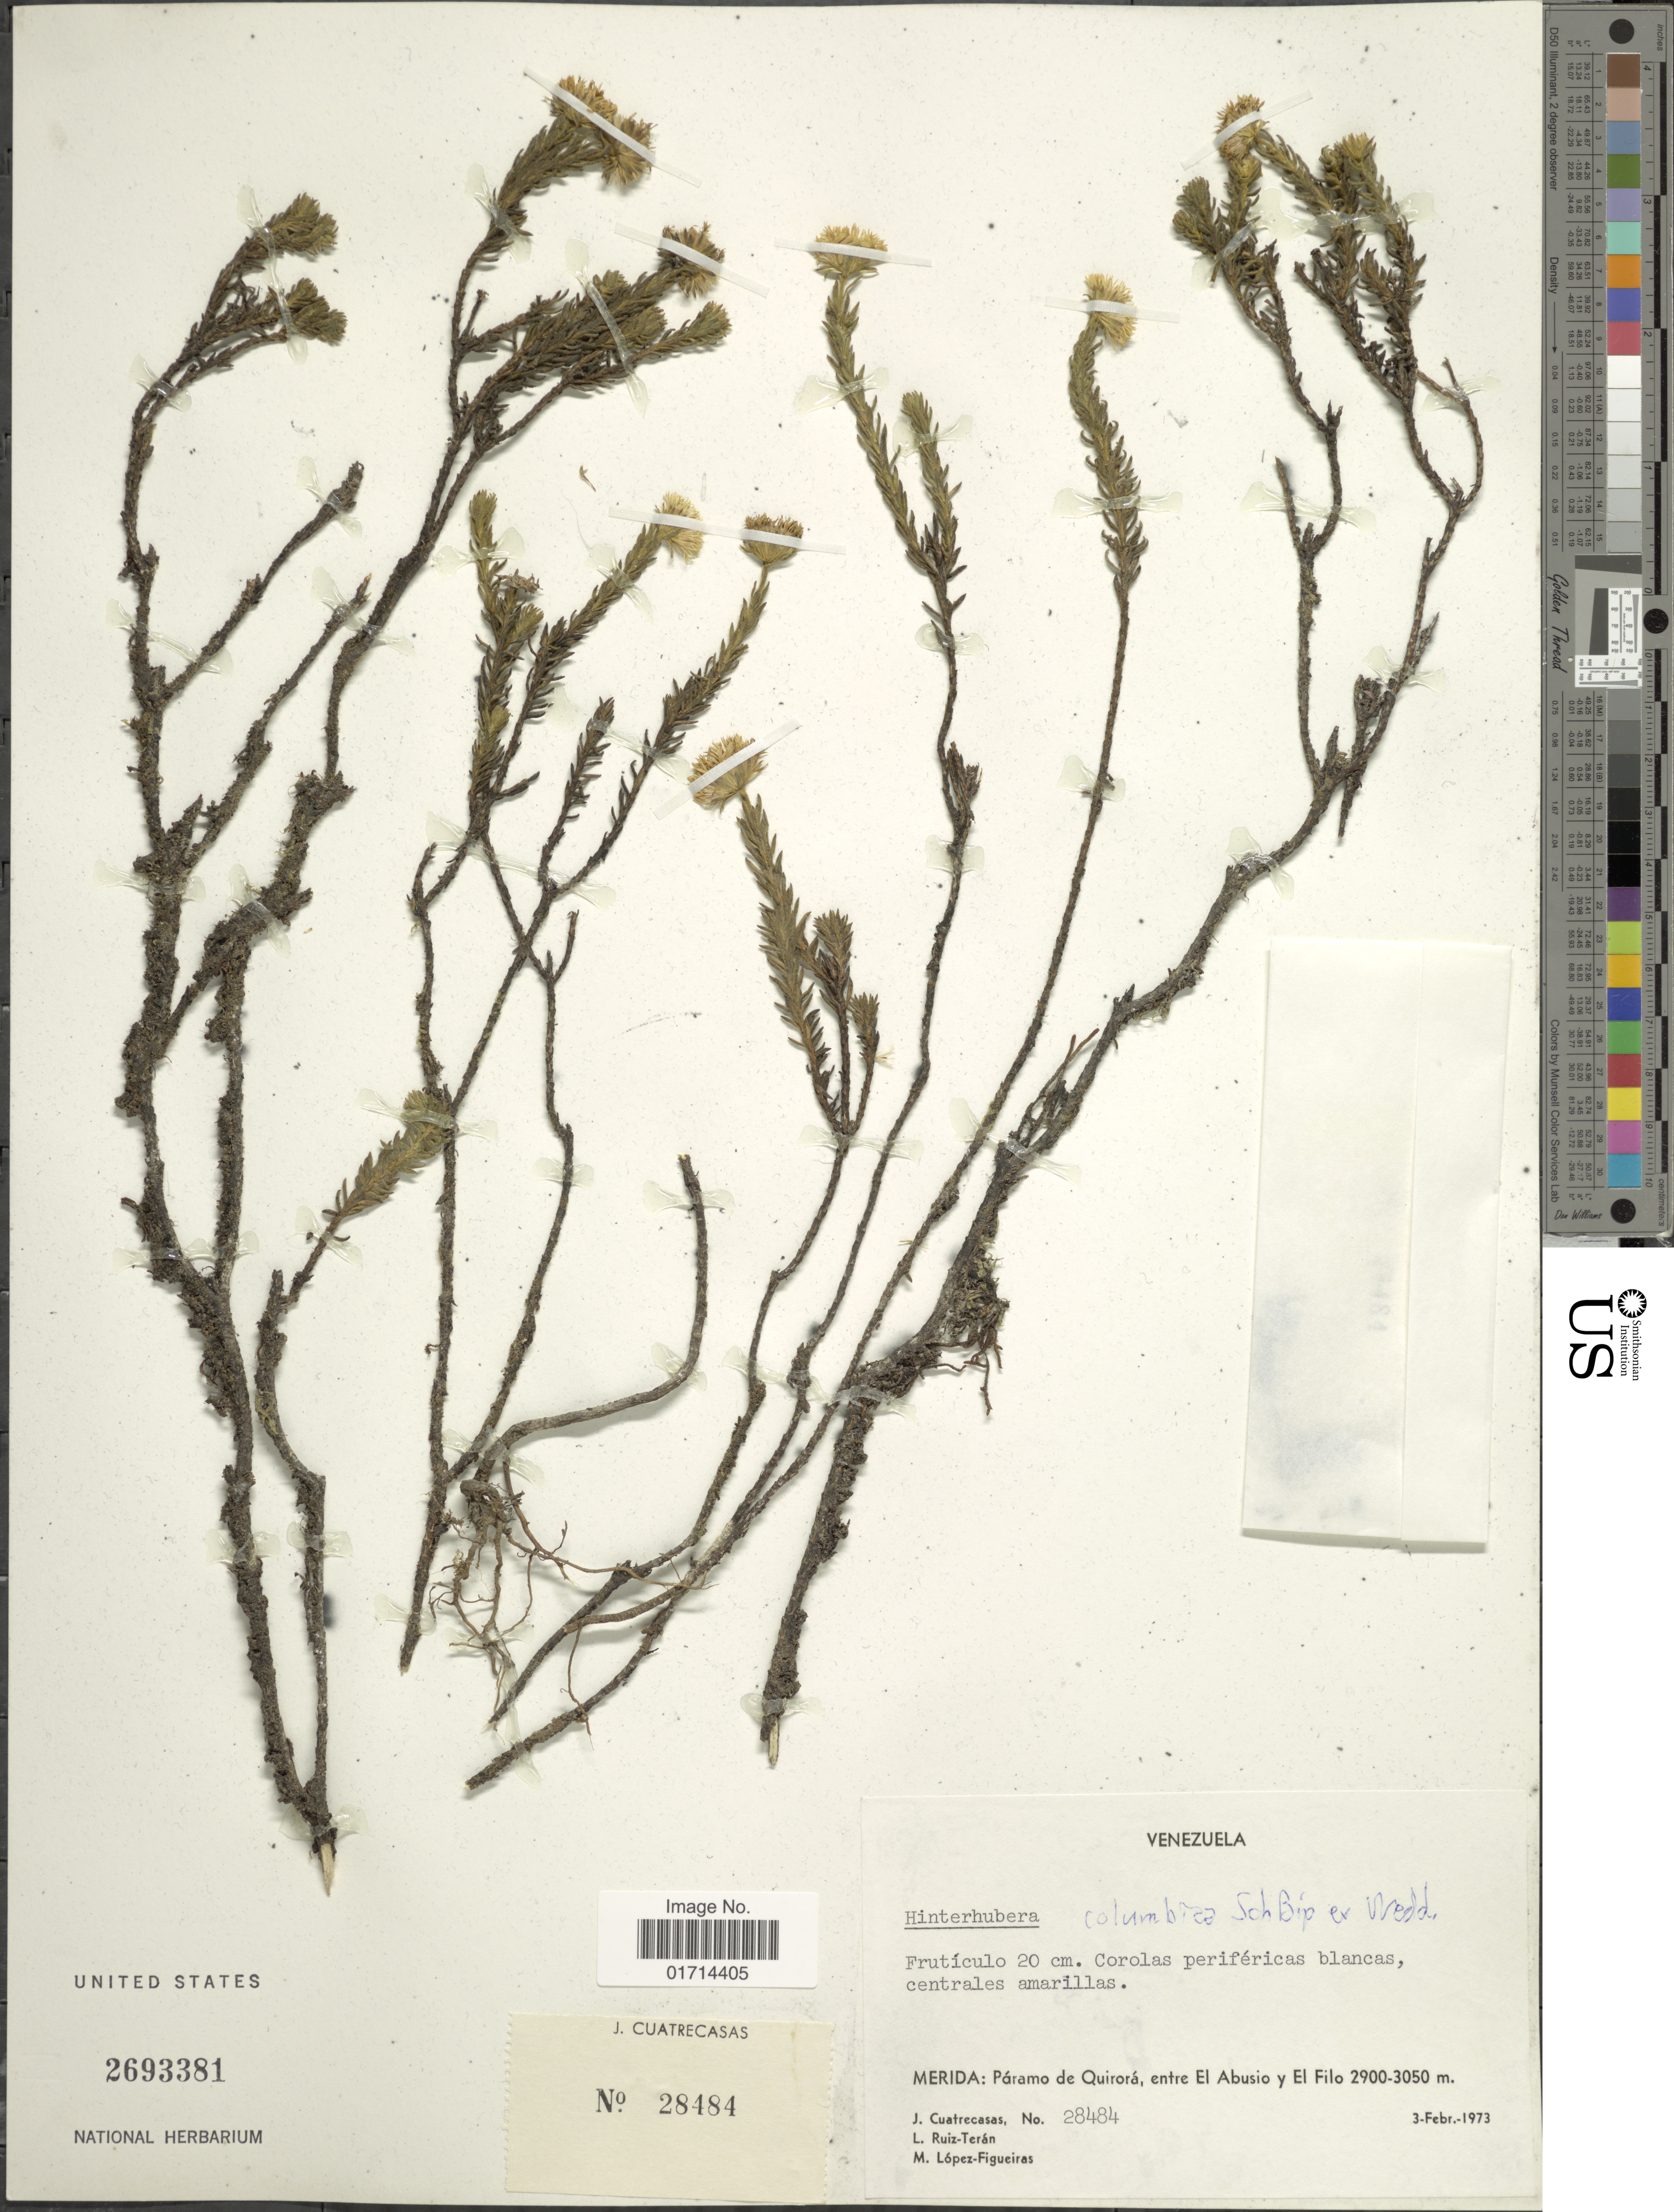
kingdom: Plantae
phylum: Tracheophyta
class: Magnoliopsida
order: Asterales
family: Asteraceae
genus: Hinterhubera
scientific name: Hinterhubera columbica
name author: Sch. Bip. ex Wedd.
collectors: J. Cuatrecasas, L. E. Ruíz-Terán & M. Lopéz-F.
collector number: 28484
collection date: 1973-02-03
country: Venezuela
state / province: Mérida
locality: Paramo de Quiorora, entre El Abusio y El Filo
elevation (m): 2900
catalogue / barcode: US 2693381